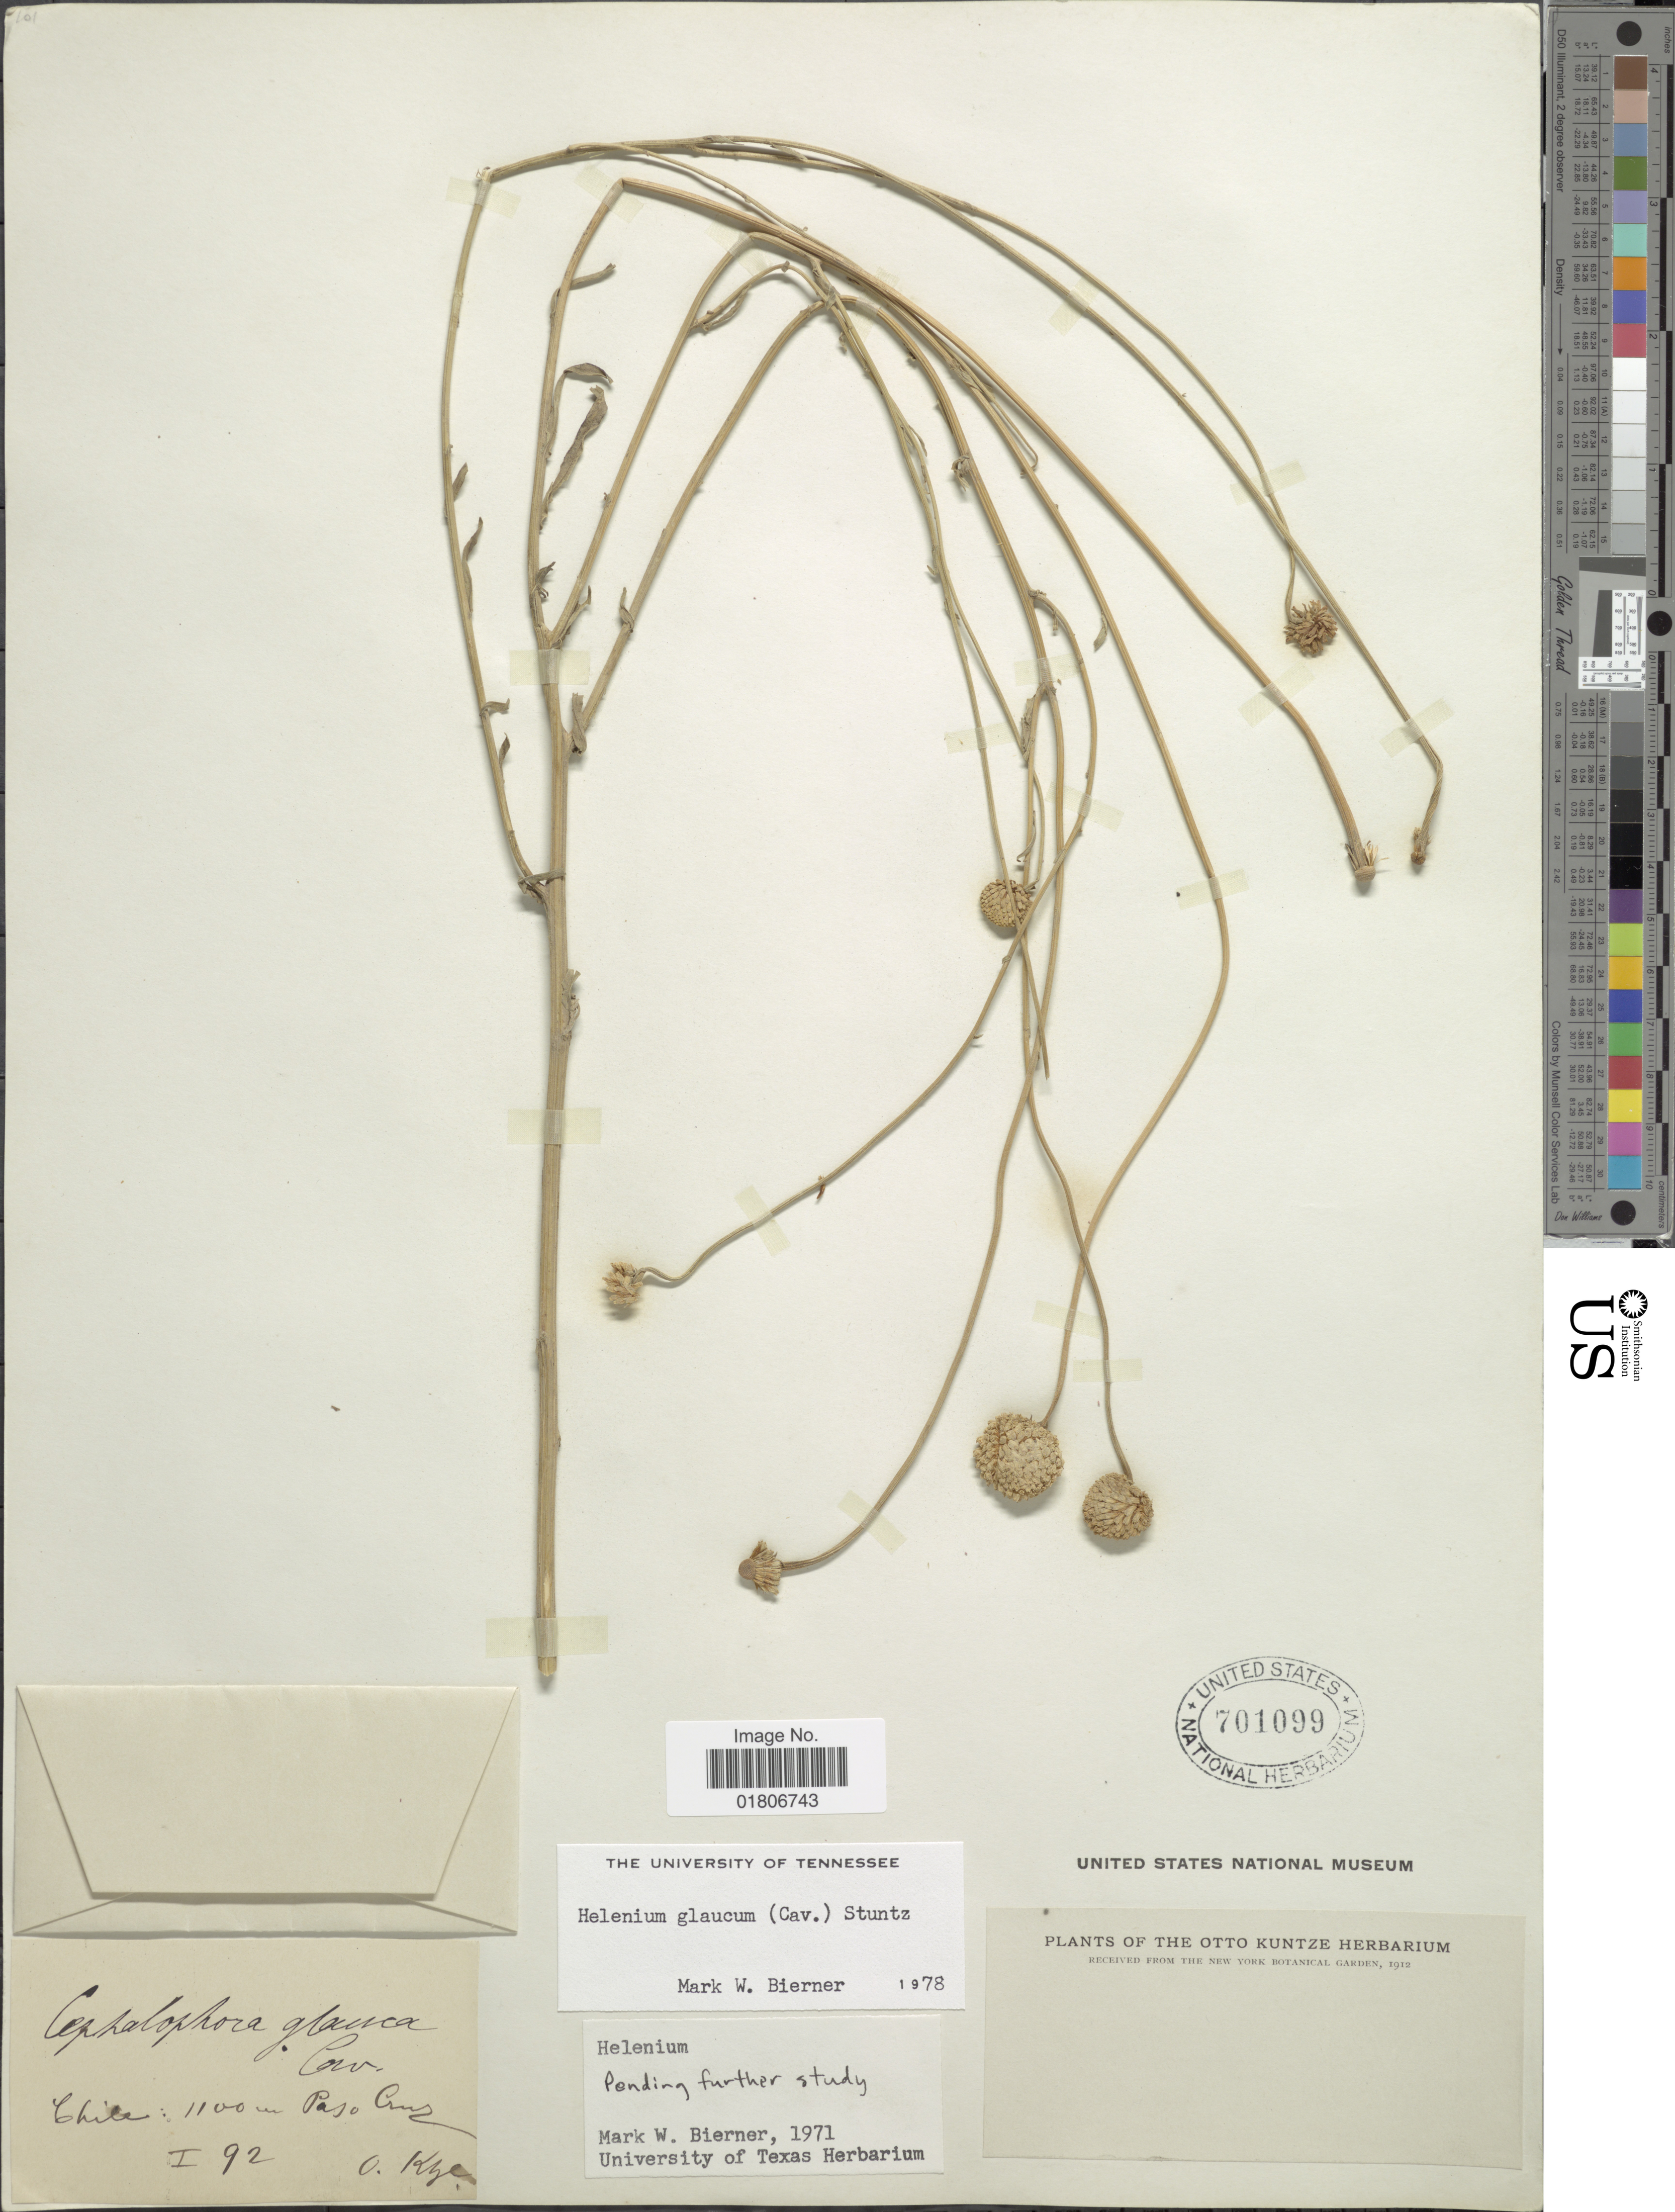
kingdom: Plantae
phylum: Tracheophyta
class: Magnoliopsida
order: Asterales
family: Asteraceae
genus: Helenium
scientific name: Helenium glaucum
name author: (Cav.) Stuntz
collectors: C.E.O. Kuntze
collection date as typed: Transcribed d/m/y: /1/92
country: Chile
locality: Paso Cruz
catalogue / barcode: US 701099